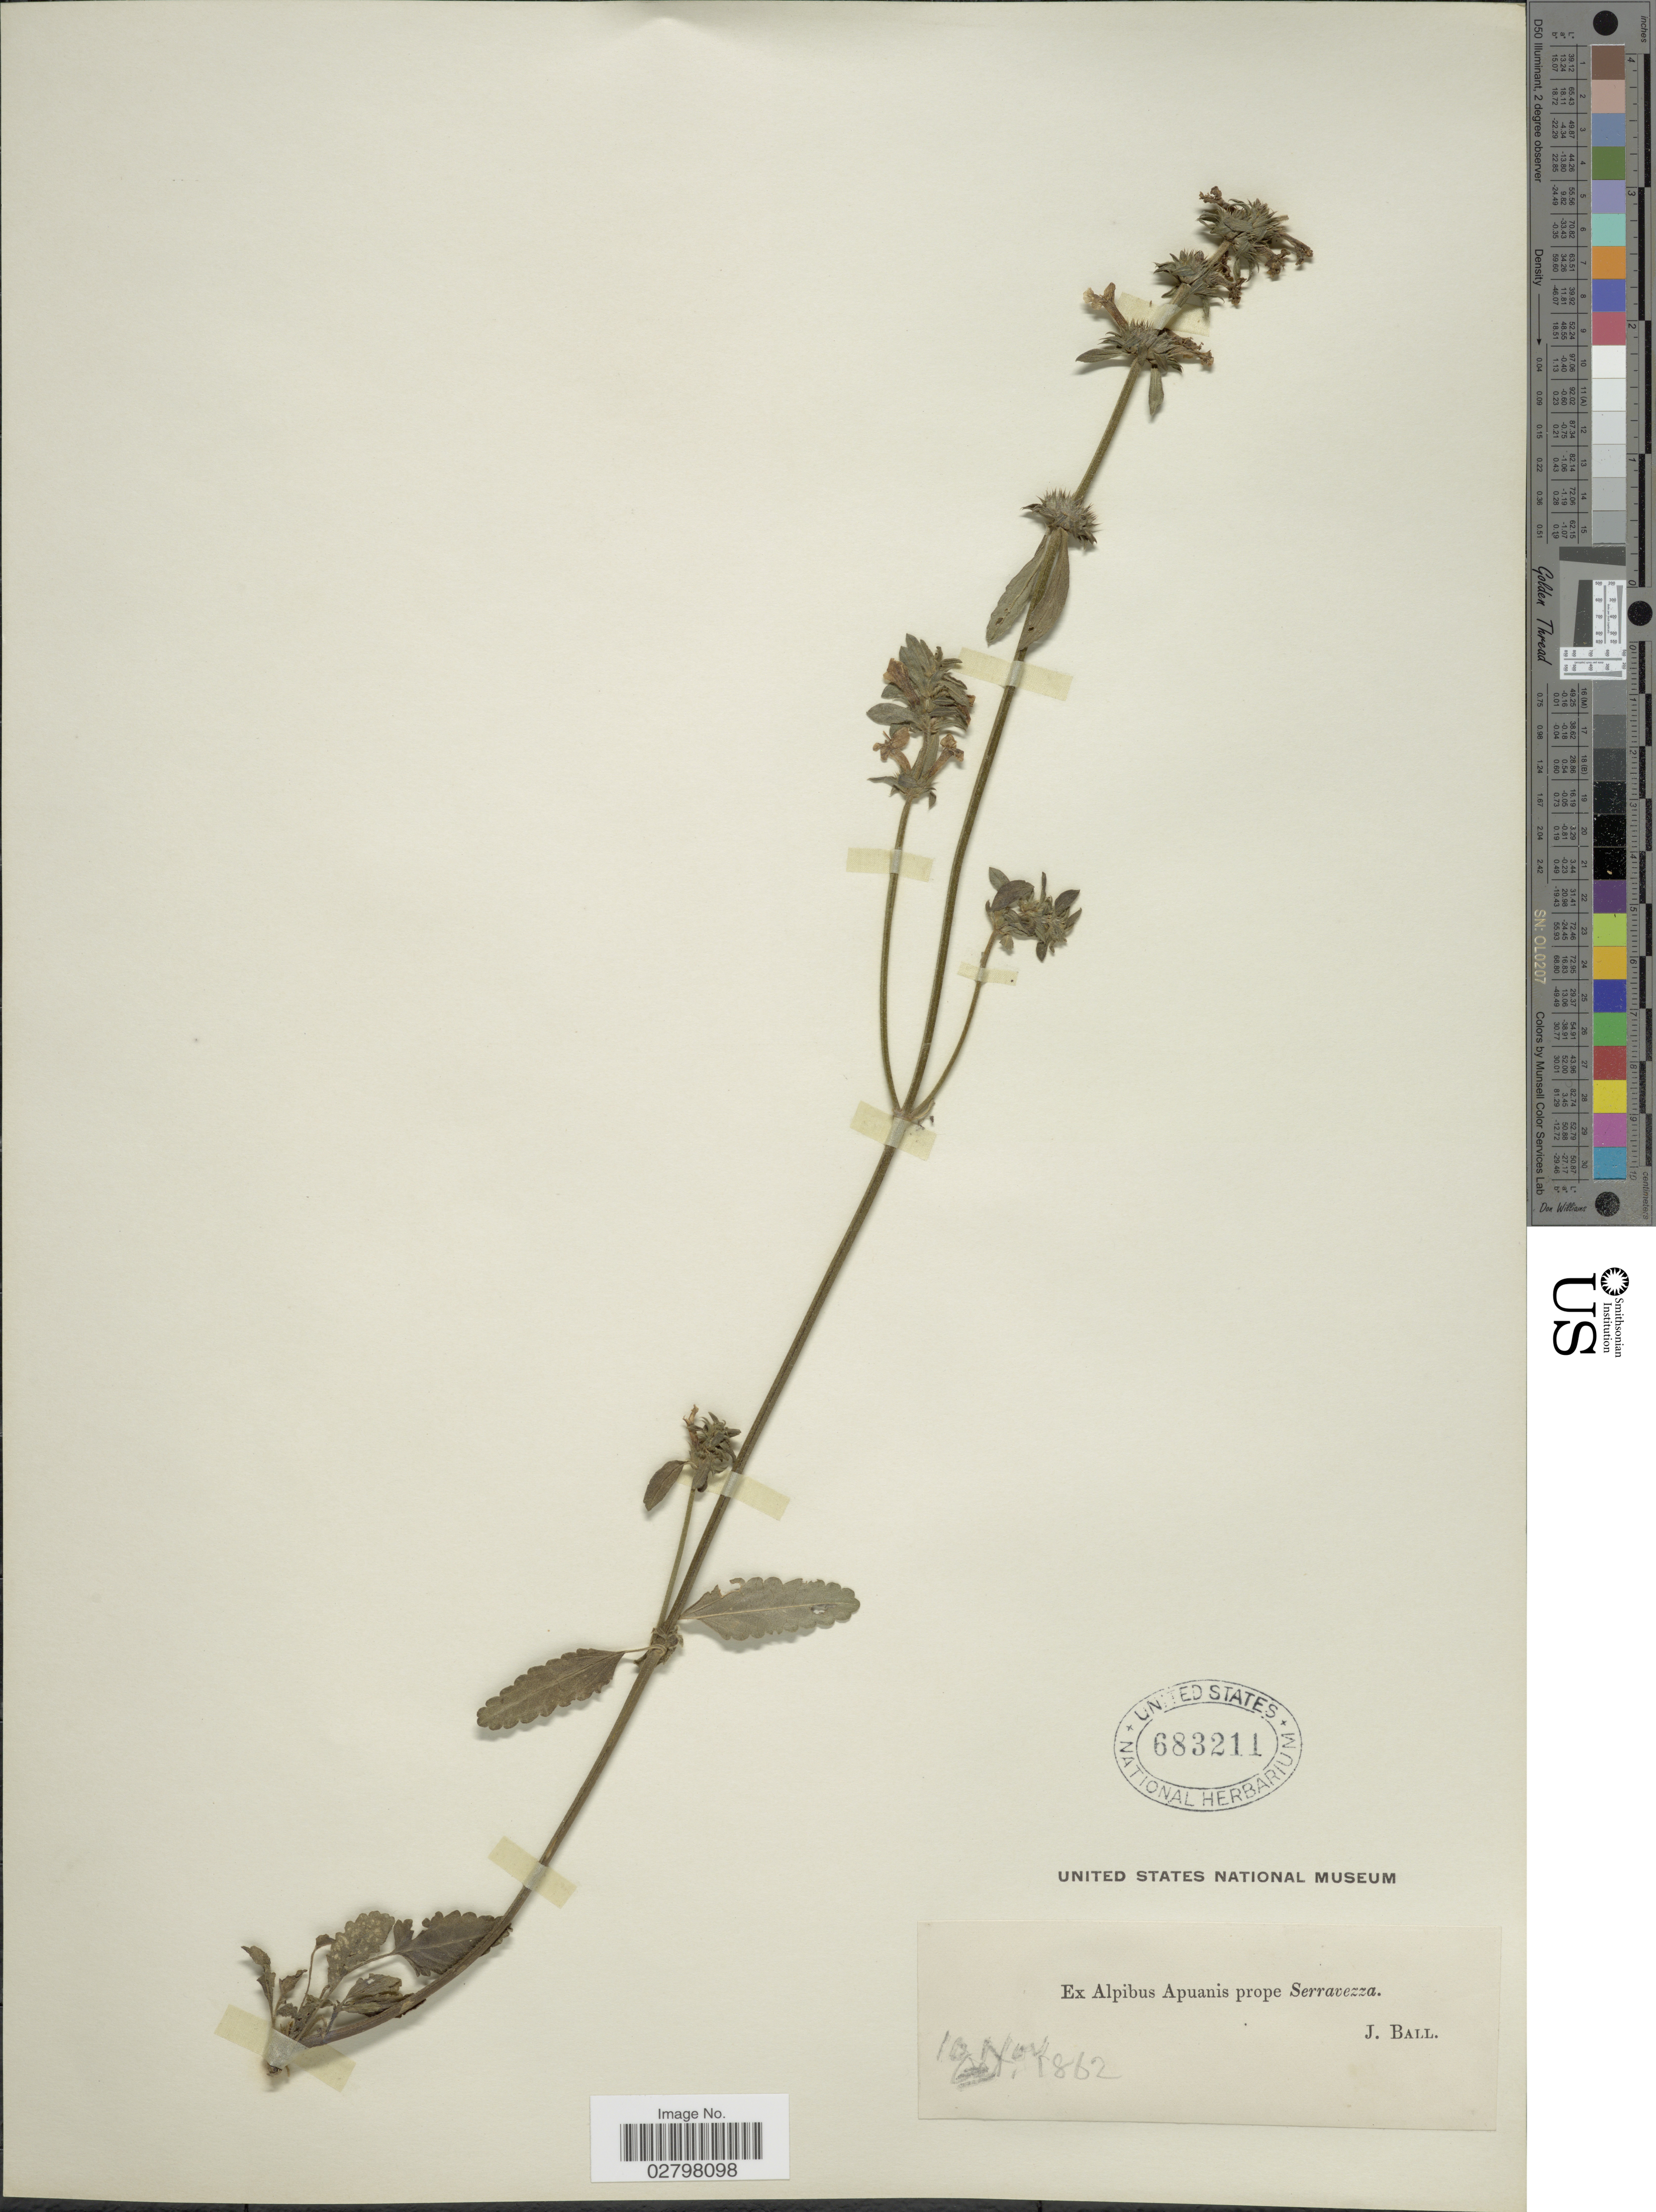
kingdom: Plantae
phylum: Tracheophyta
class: Magnoliopsida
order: Lamiales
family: Lamiaceae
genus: Stachys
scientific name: Stachys sp.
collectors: J. Ball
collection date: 1862-11-10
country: Italy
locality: Europe. Ex Alpibus Apuanis prope Seravezza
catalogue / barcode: US 683211